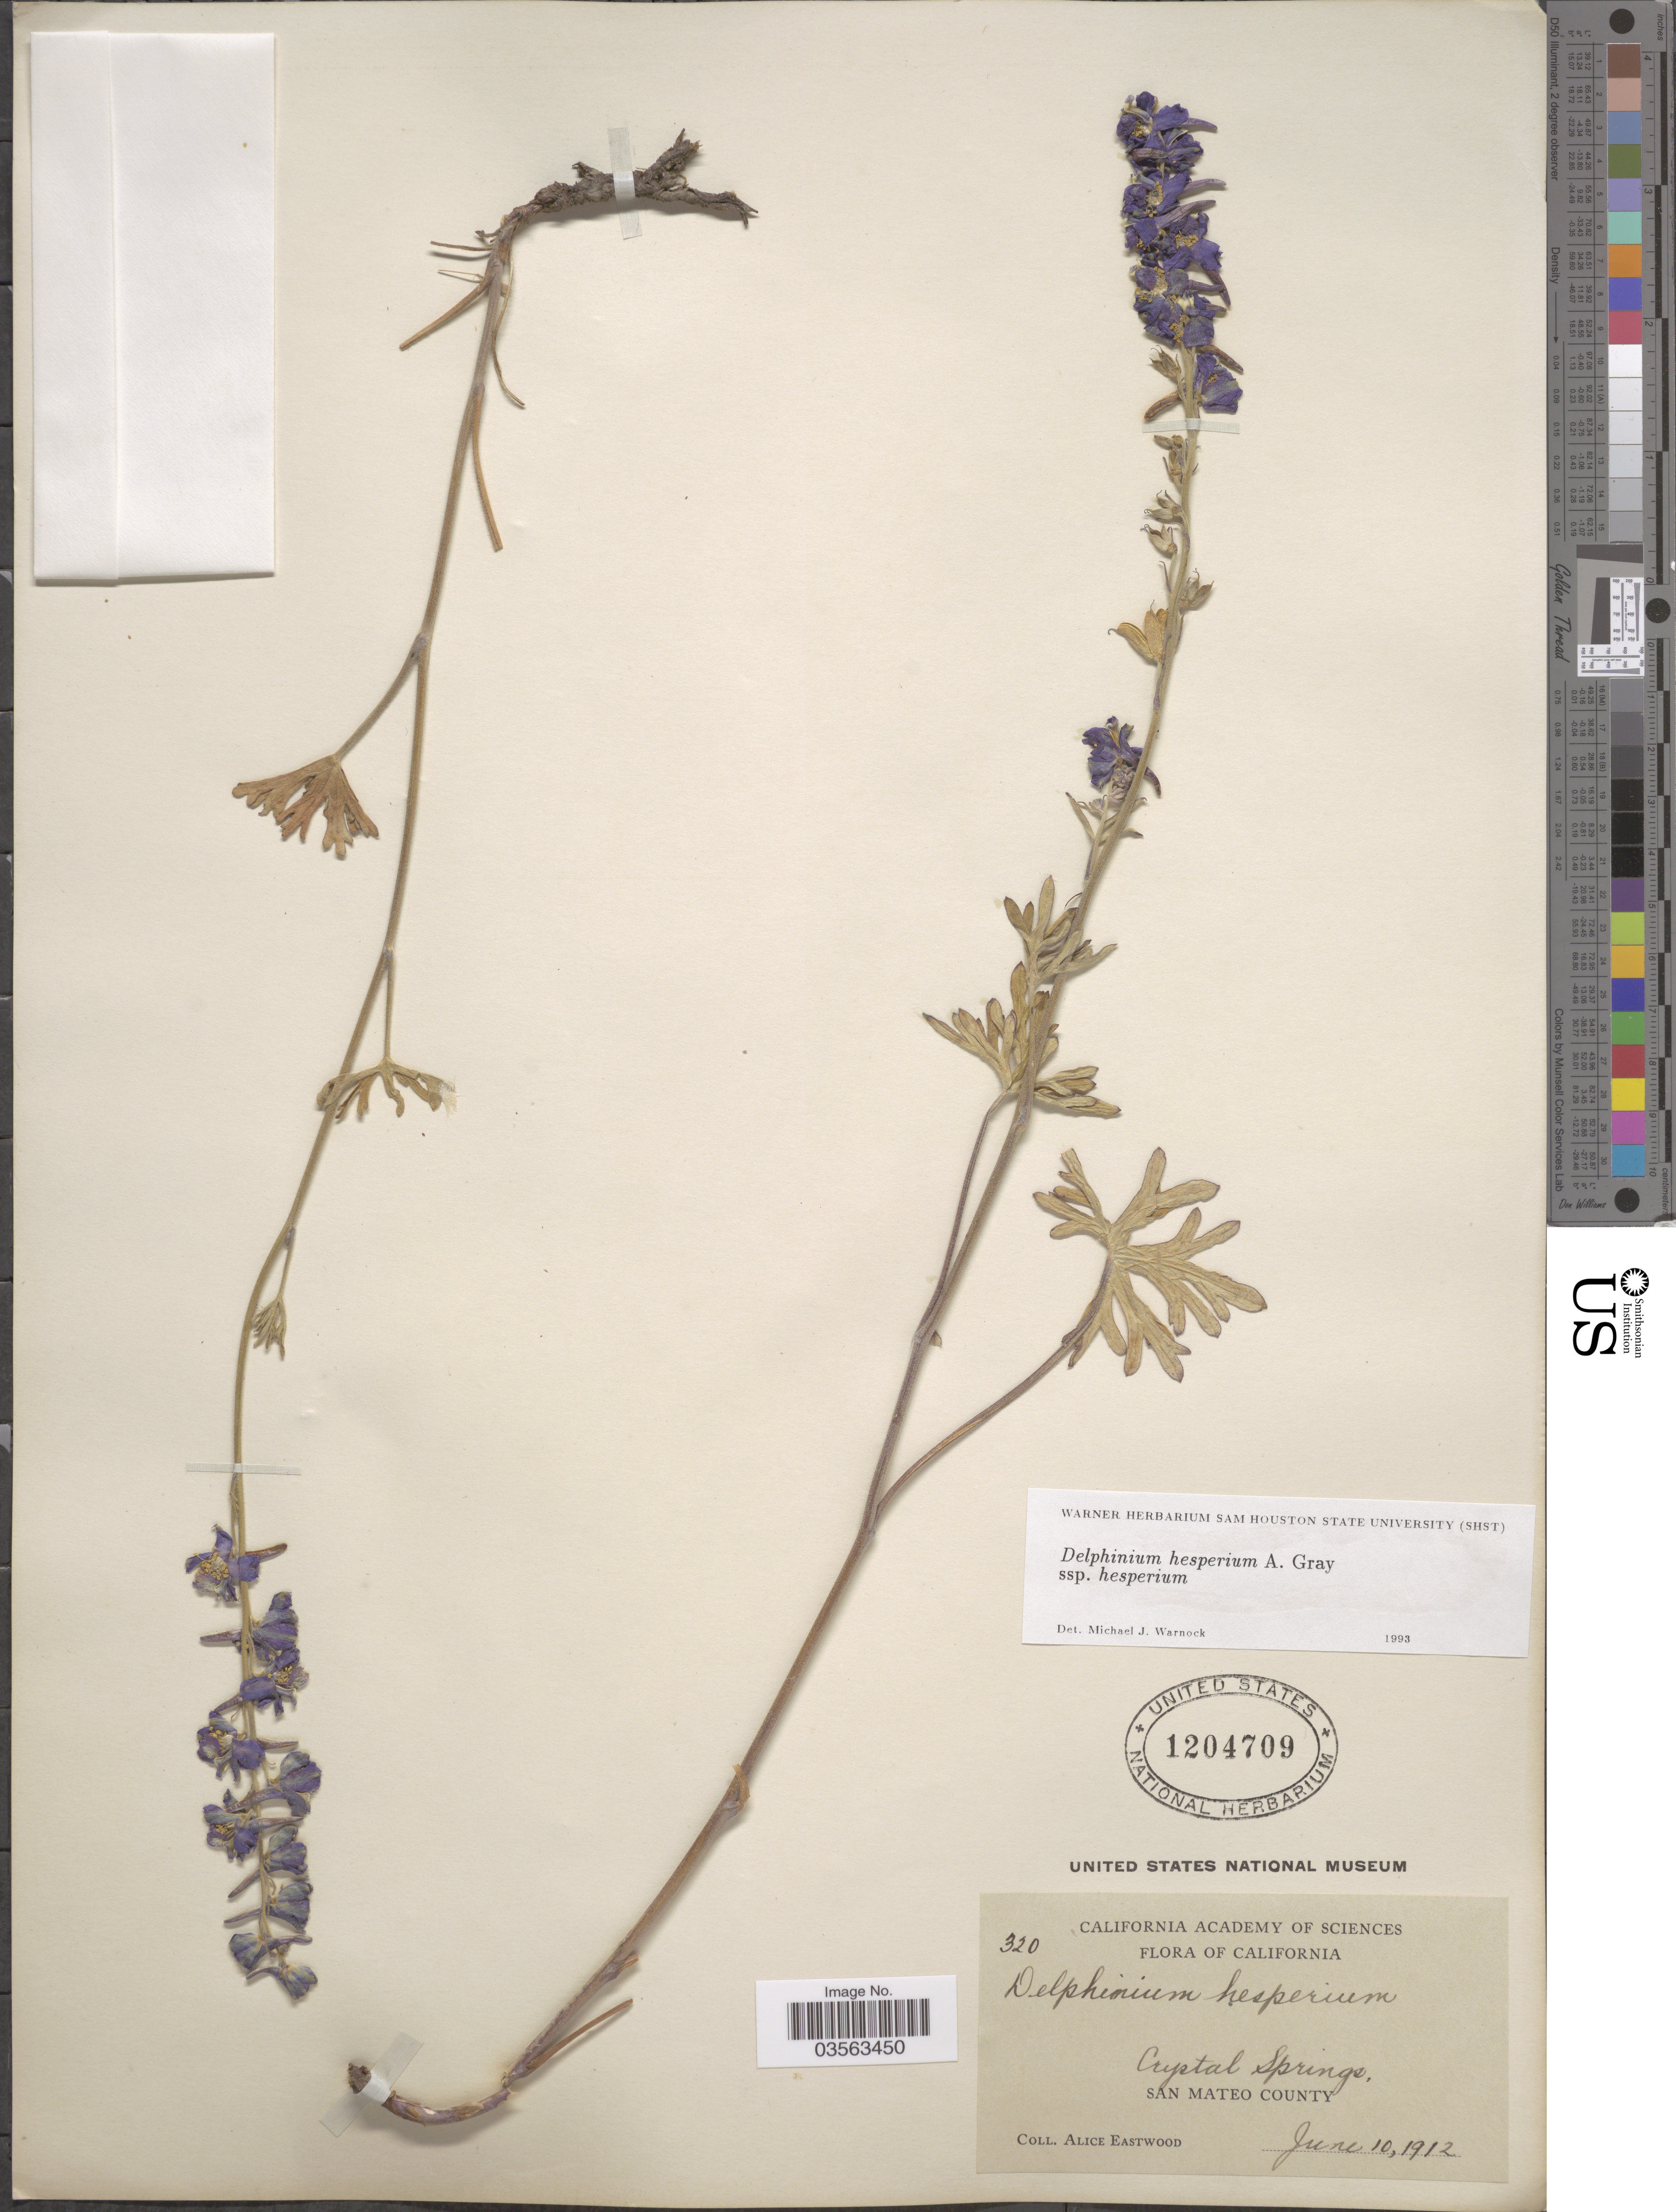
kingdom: Plantae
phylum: Tracheophyta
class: Magnoliopsida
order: Ranunculales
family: Ranunculaceae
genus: Delphinium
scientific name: Delphinium hesperium subsp. hesperium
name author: A. Gray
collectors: A. Eastwood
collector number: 320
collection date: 1912-06-10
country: United States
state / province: California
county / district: San Mateo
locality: Crystal Springs, San Mateo County.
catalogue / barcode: US 1204709